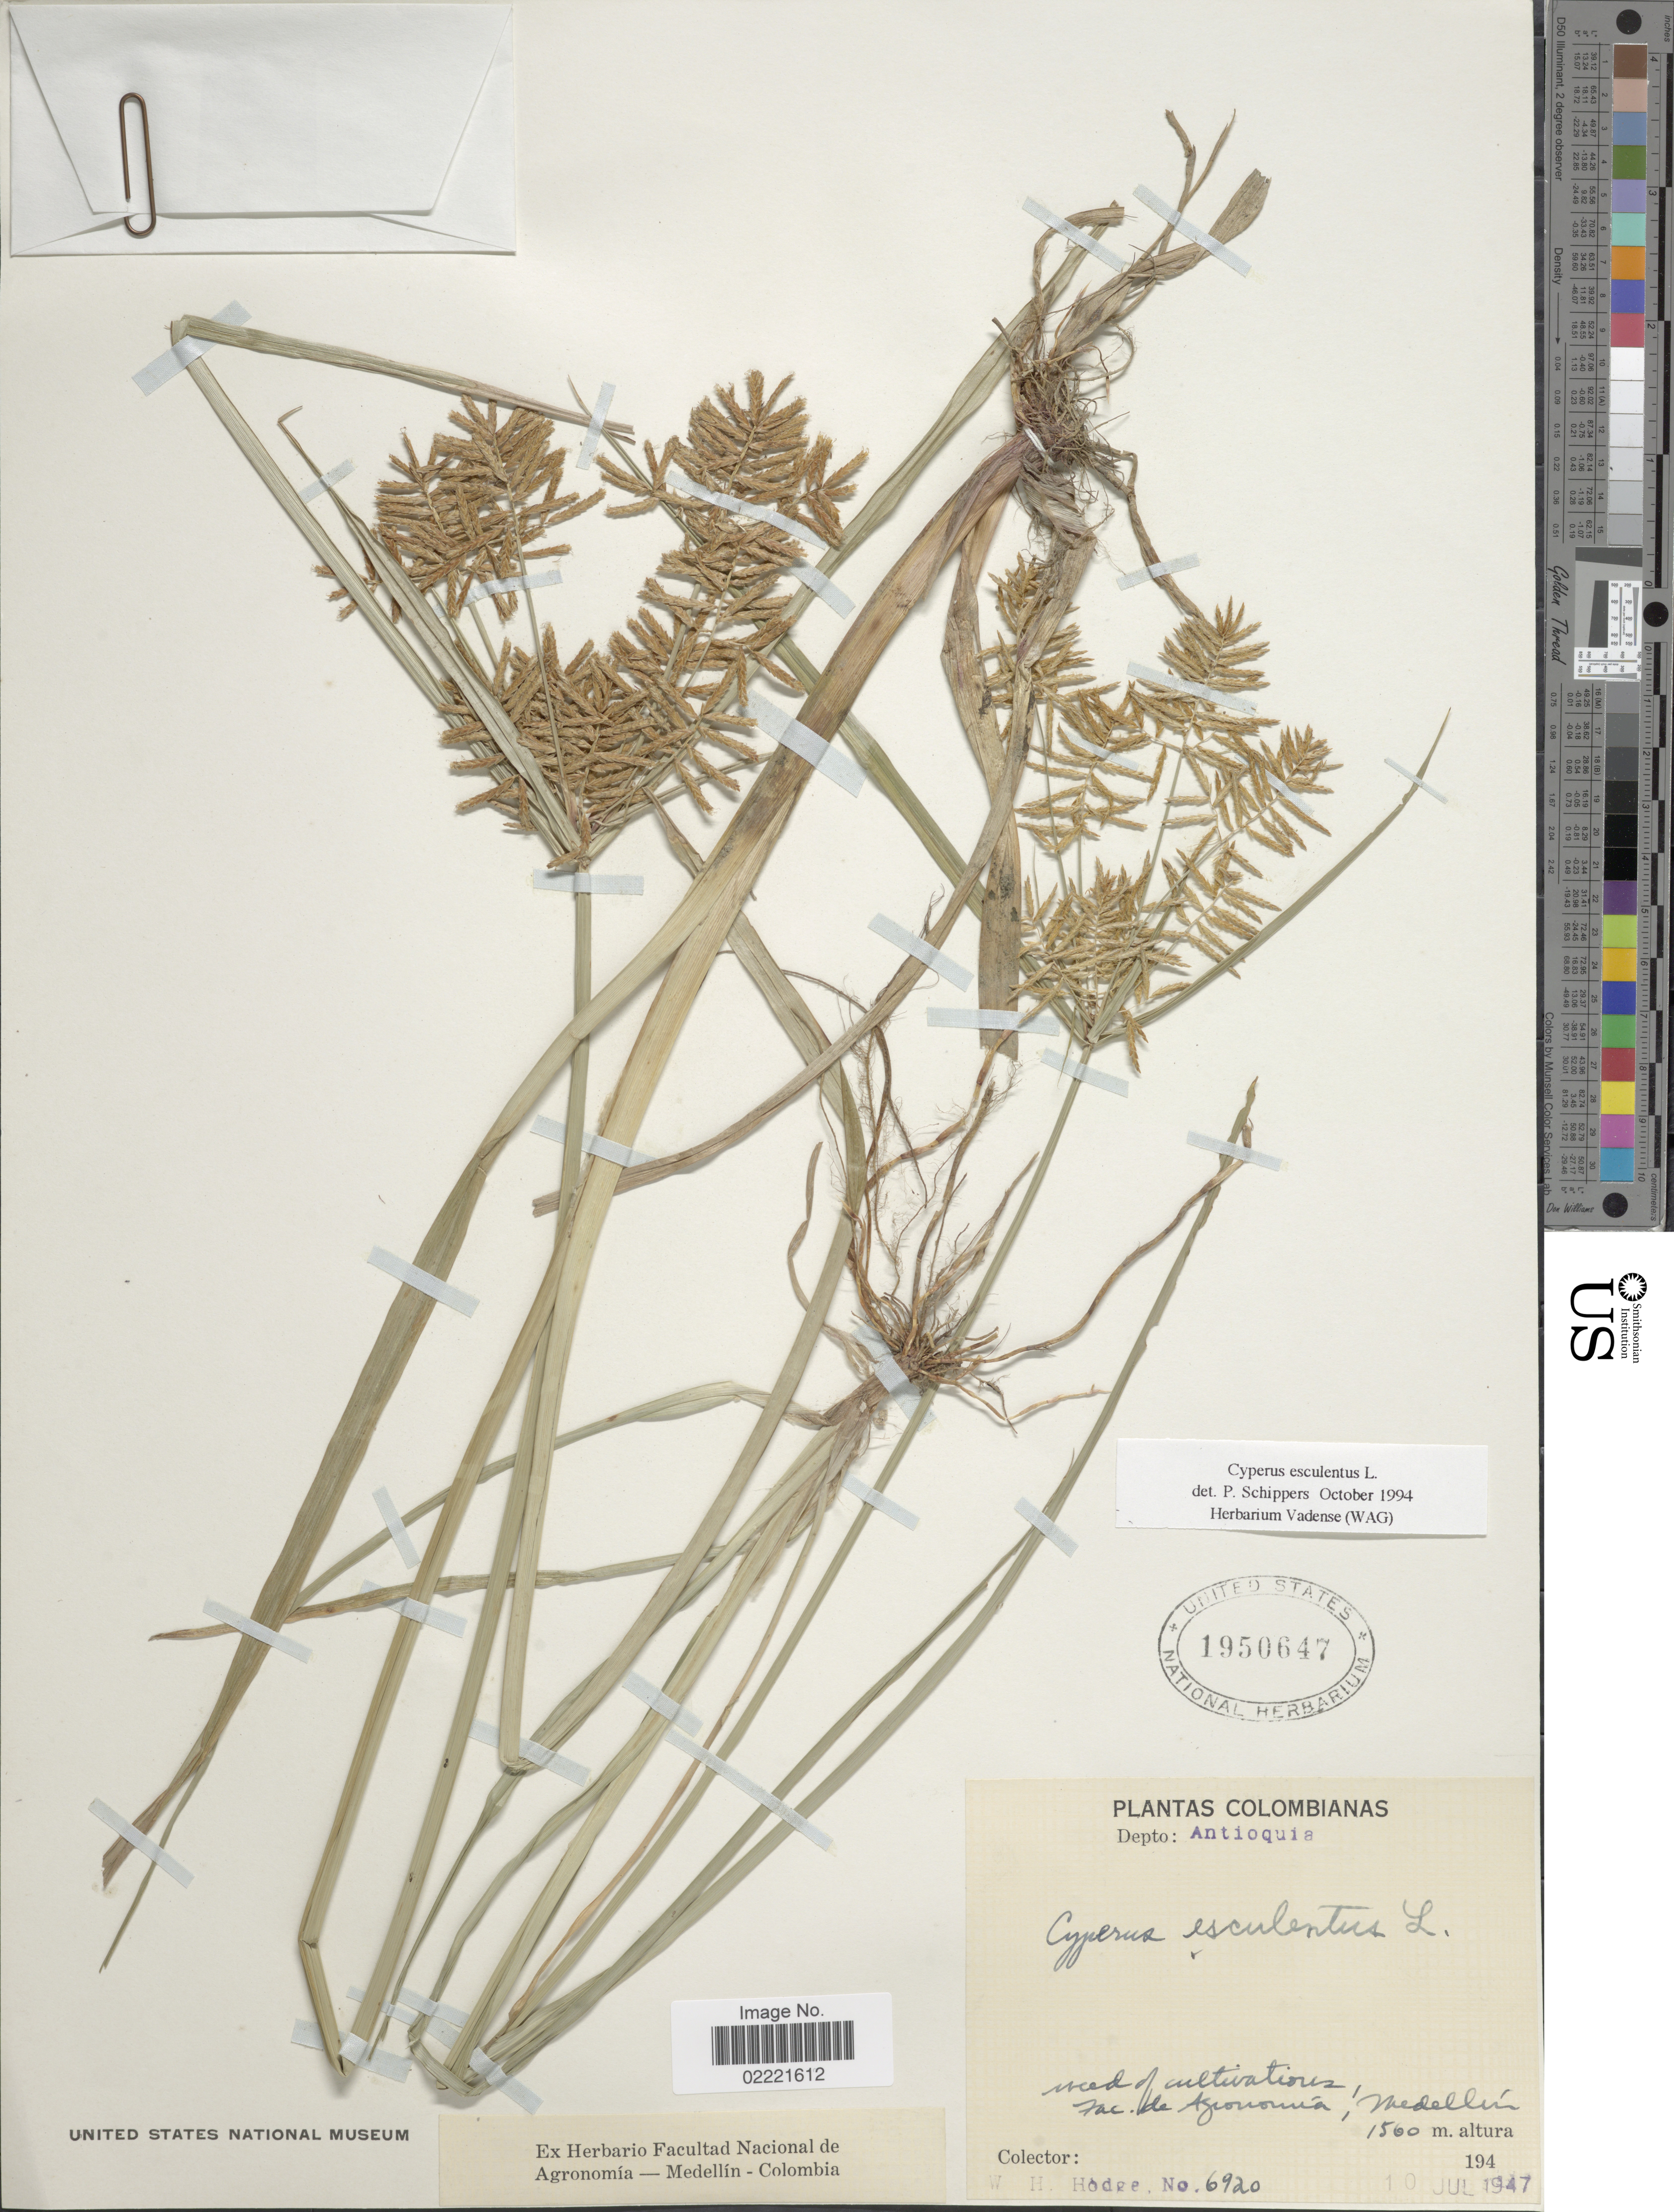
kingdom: Plantae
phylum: Tracheophyta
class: Liliopsida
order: Poales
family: Cyperaceae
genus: Cyperus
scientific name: Cyperus esculentus var. esculentus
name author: L.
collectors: W. Hodge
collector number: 6920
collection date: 1947-07-10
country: Colombia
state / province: Antioquia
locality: Depto.: Antioquia, Medellin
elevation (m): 1560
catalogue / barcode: US 1950647